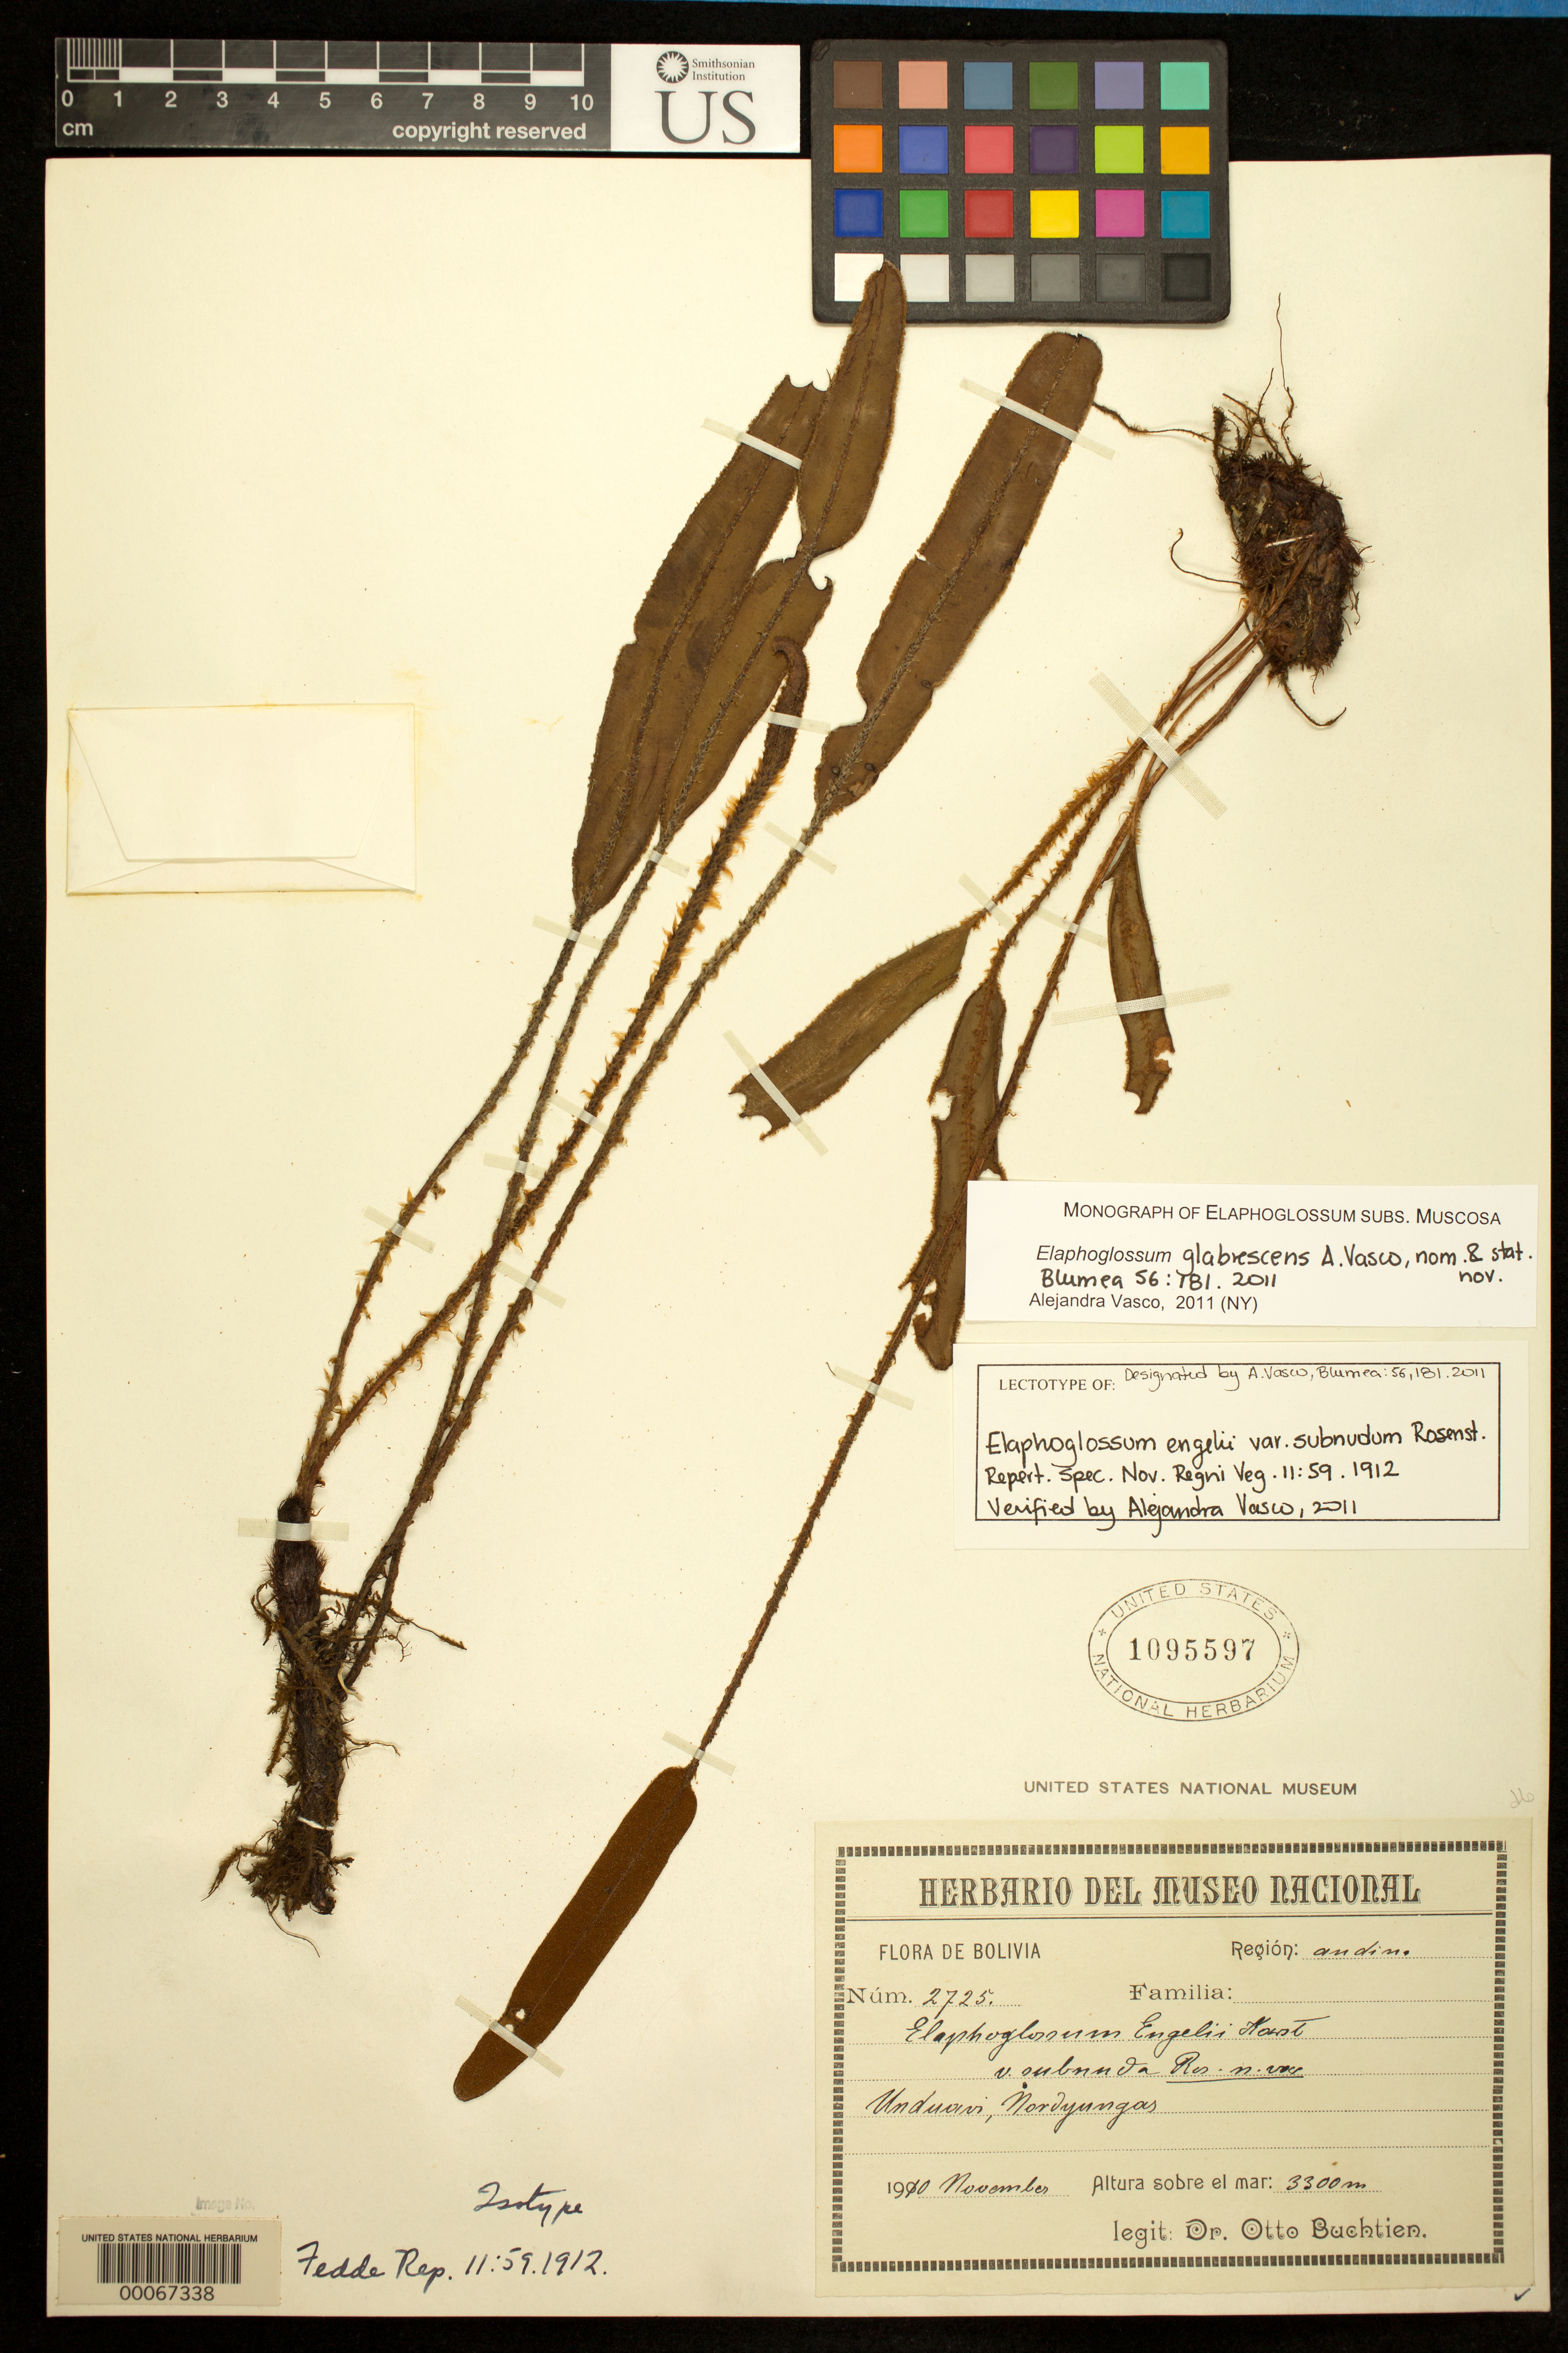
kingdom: Plantae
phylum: Tracheophyta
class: Polypodiopsida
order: Polypodiales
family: Dryopteridaceae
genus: Elaphoglossum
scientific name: Elaphoglossum engelii var. subnudum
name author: Rosenst.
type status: Isolectotype; Isotype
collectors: O. Buchtien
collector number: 2725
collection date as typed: Nov 1910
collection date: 1910-11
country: Bolivia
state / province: La Paz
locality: Unduavi, Nordyungas.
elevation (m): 3300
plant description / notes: Annotated as "lectotype" by A. Vasco (2011) but US sheet designated in publication as isolectotype (lectotype is at S).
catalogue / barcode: US 1095597